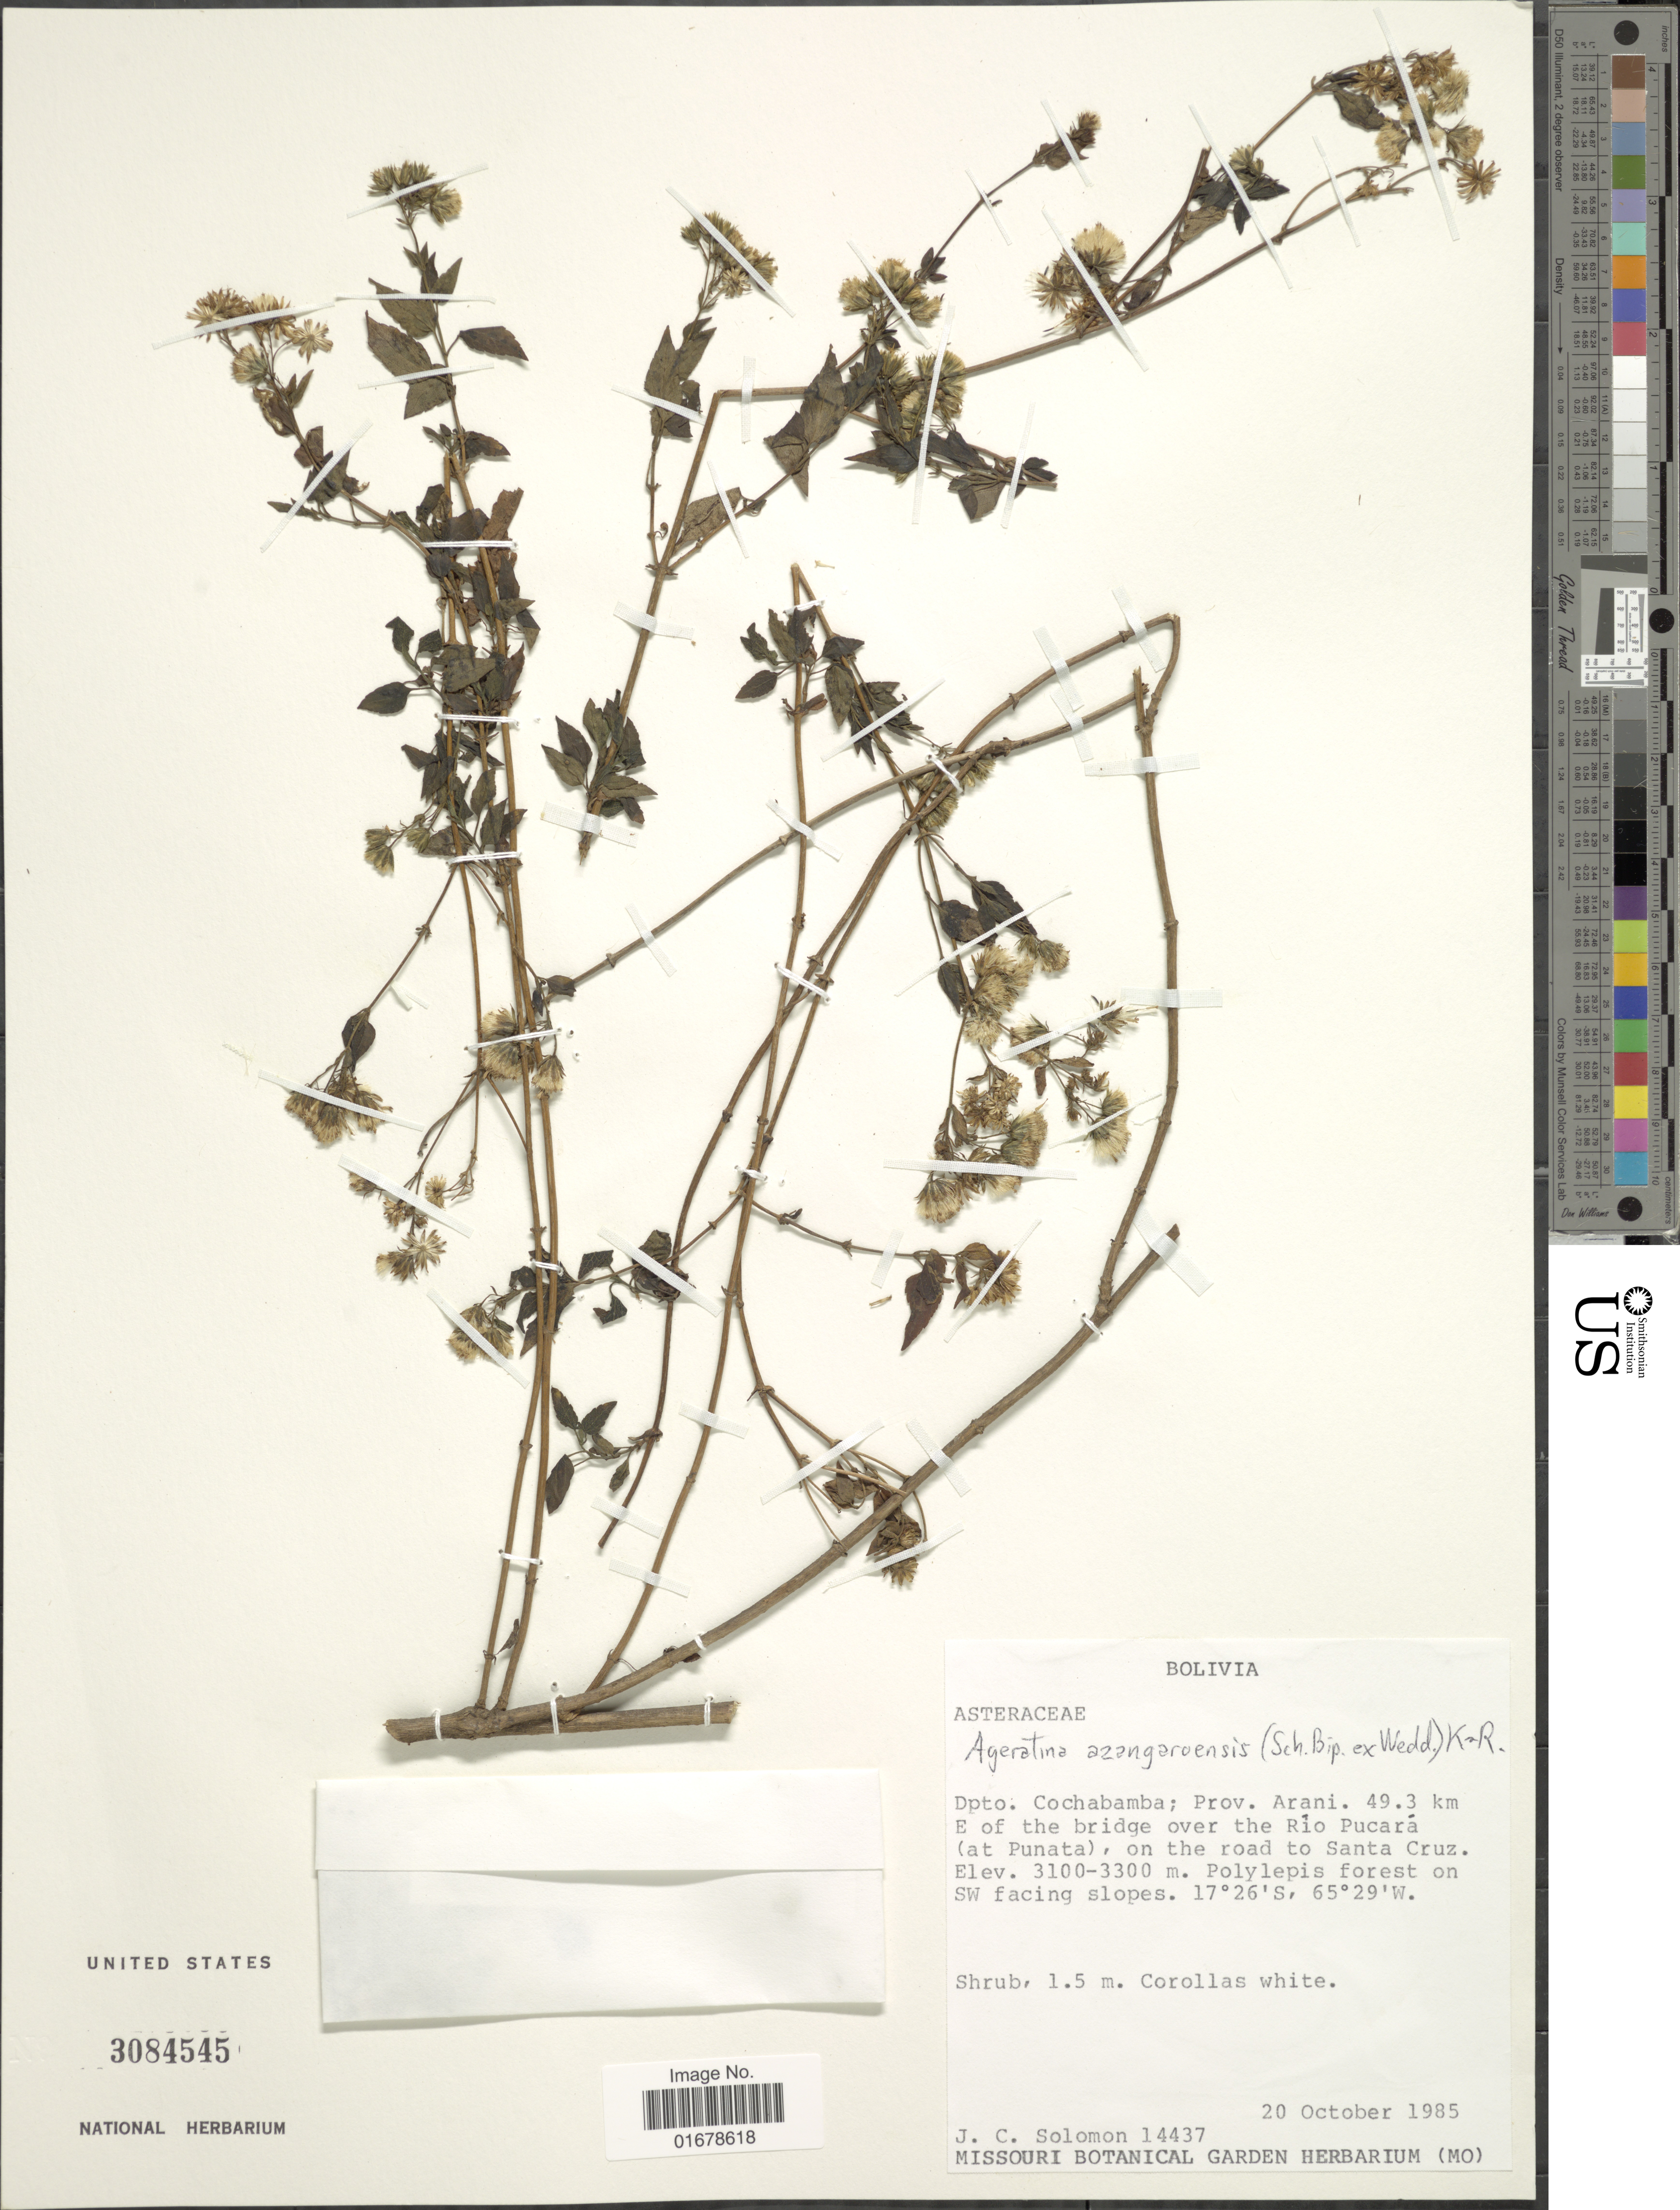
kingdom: Plantae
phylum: Tracheophyta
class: Magnoliopsida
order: Asterales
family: Asteraceae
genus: Ageratina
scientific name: Ageratina azangaroensis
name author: (Sch. Bip. ex Wedd.) R.M. King & H. Rob.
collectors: J. C. Solomon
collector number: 14437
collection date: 1985-10-20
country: Bolivia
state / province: Cochabamba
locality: Dpto. Cochabamba: Prov. Arani, 49.3 km E of the bridge over the Rio Pucara (at Punata), on the road Santa Cruz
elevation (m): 3100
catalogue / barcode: US 3084545